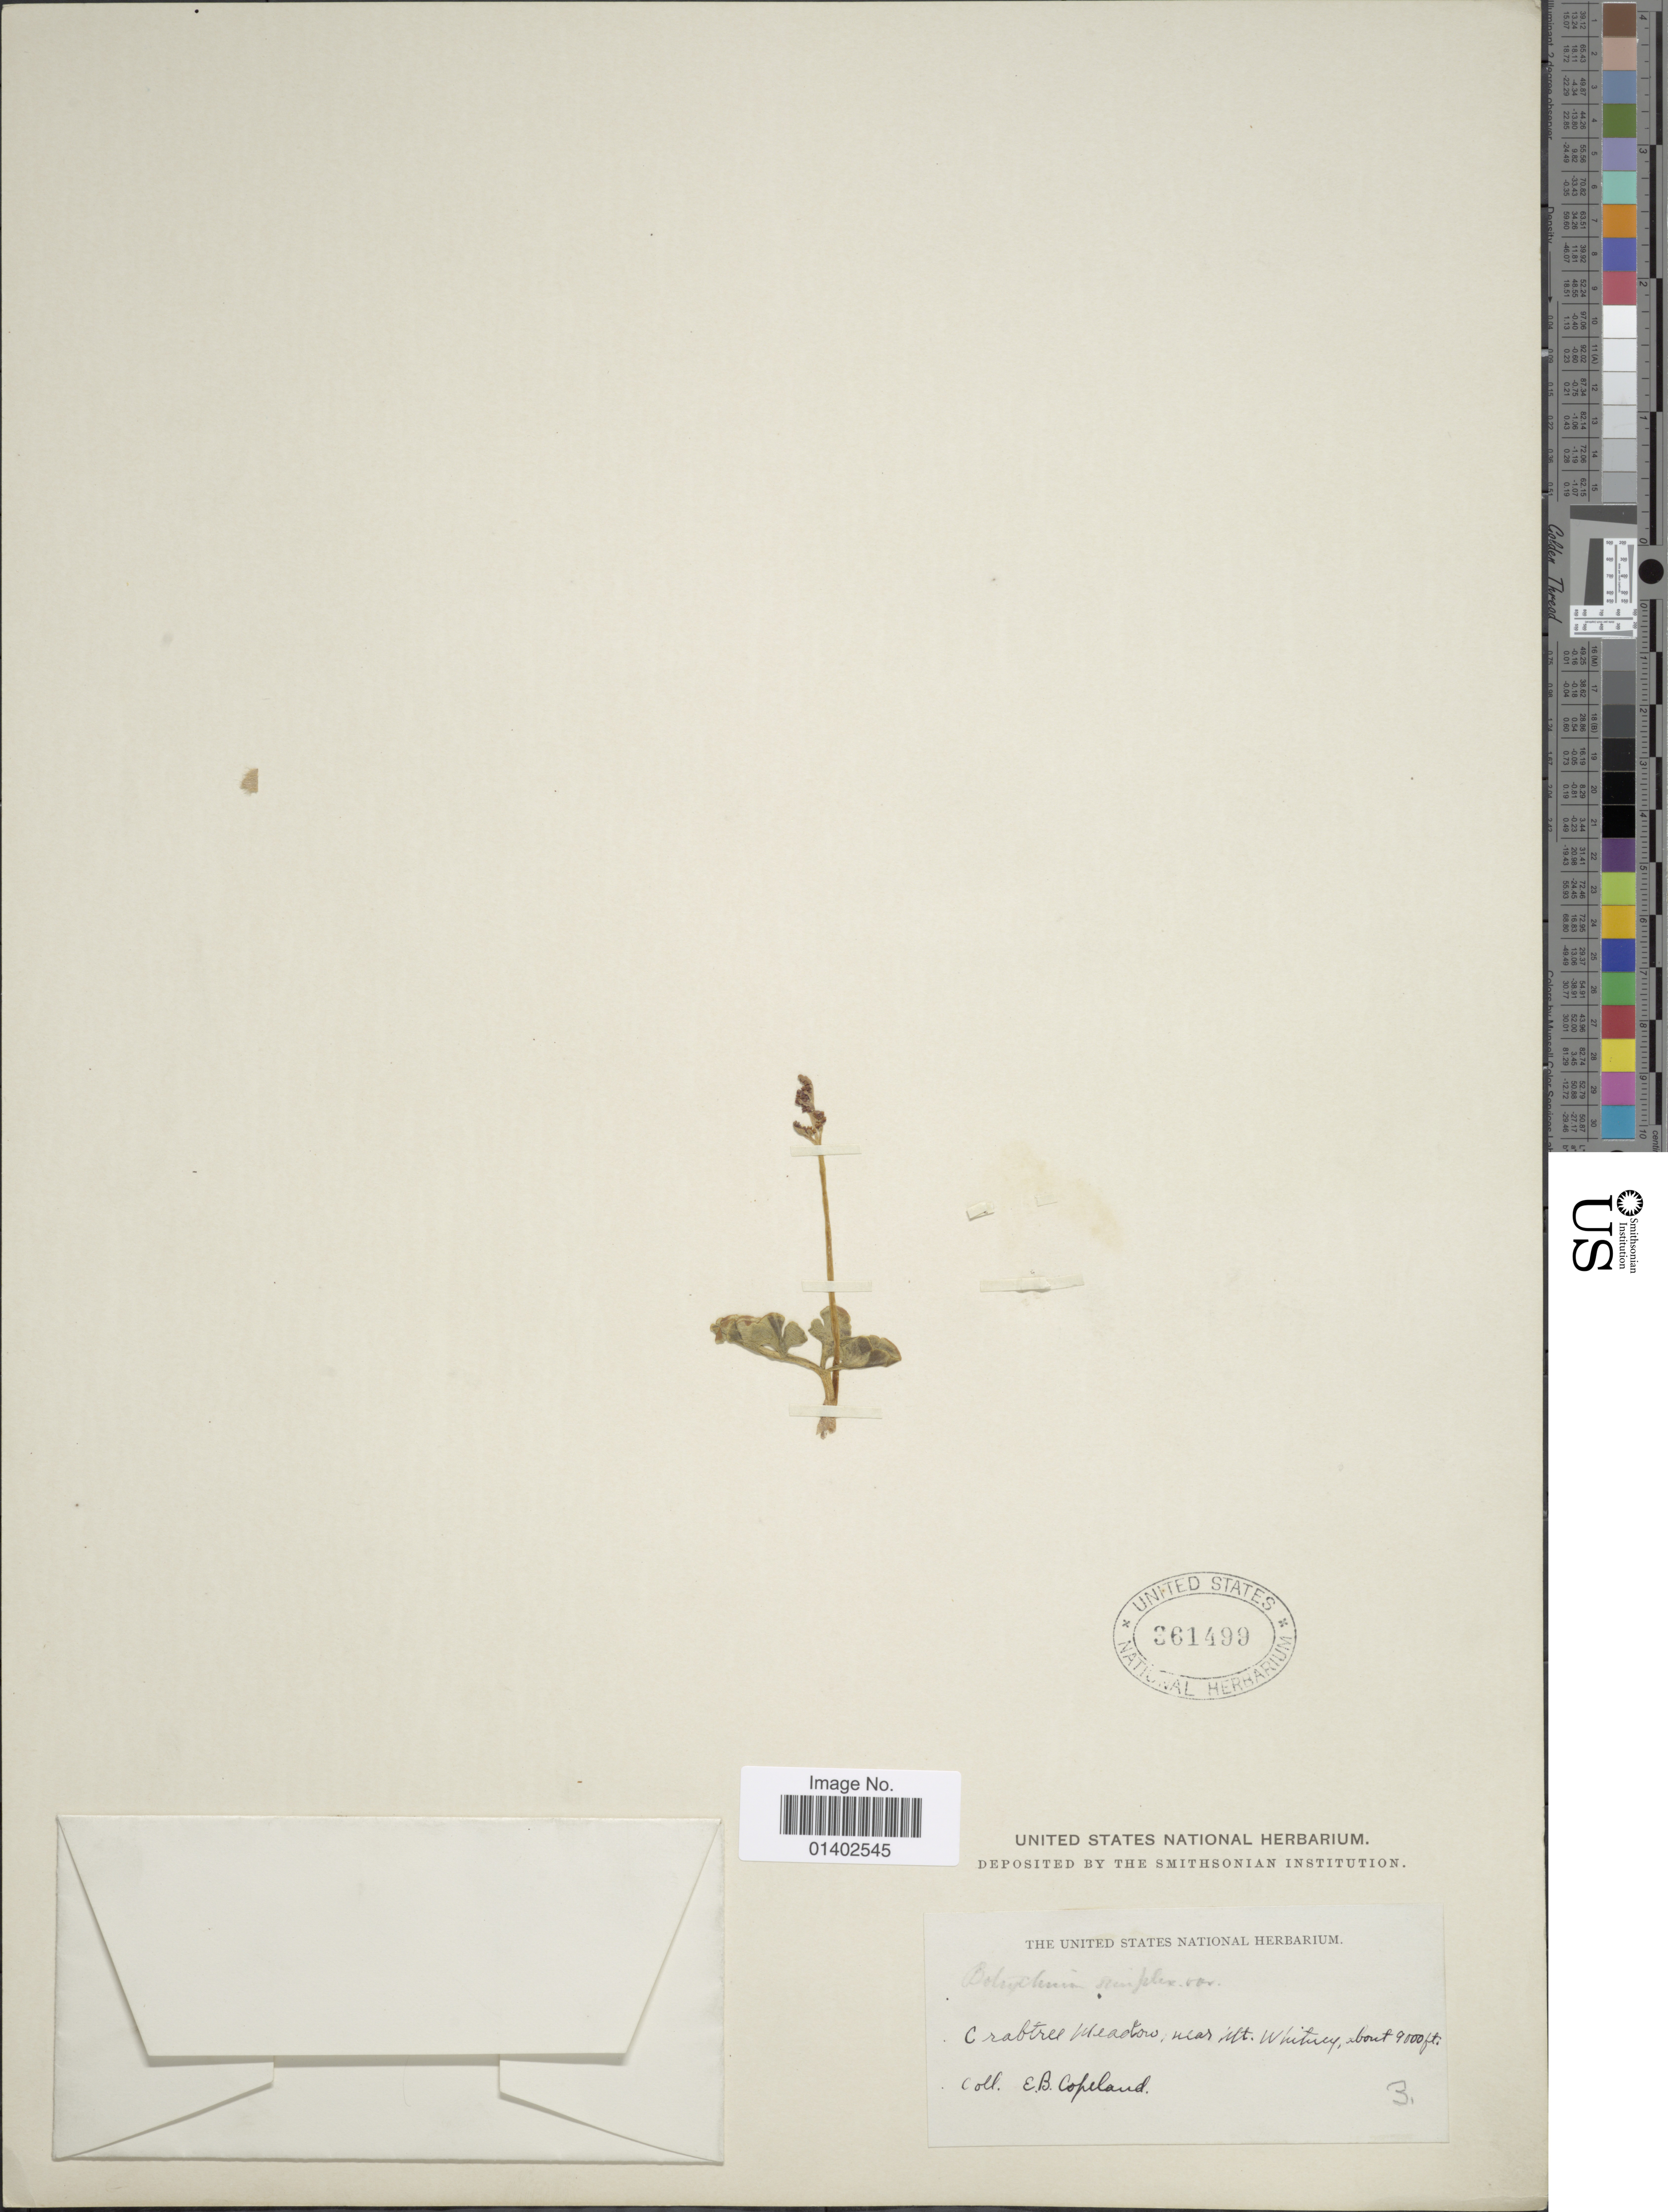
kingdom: Plantae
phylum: Tracheophyta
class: Polypodiopsida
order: Ophioglossales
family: Ophioglossaceae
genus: Botrychium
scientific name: Botrychium simplex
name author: E. Hitchc.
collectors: E. B. Copeland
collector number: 3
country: United States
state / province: California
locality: Crabtree Meadow near Mt Whitney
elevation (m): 2743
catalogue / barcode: US 361499